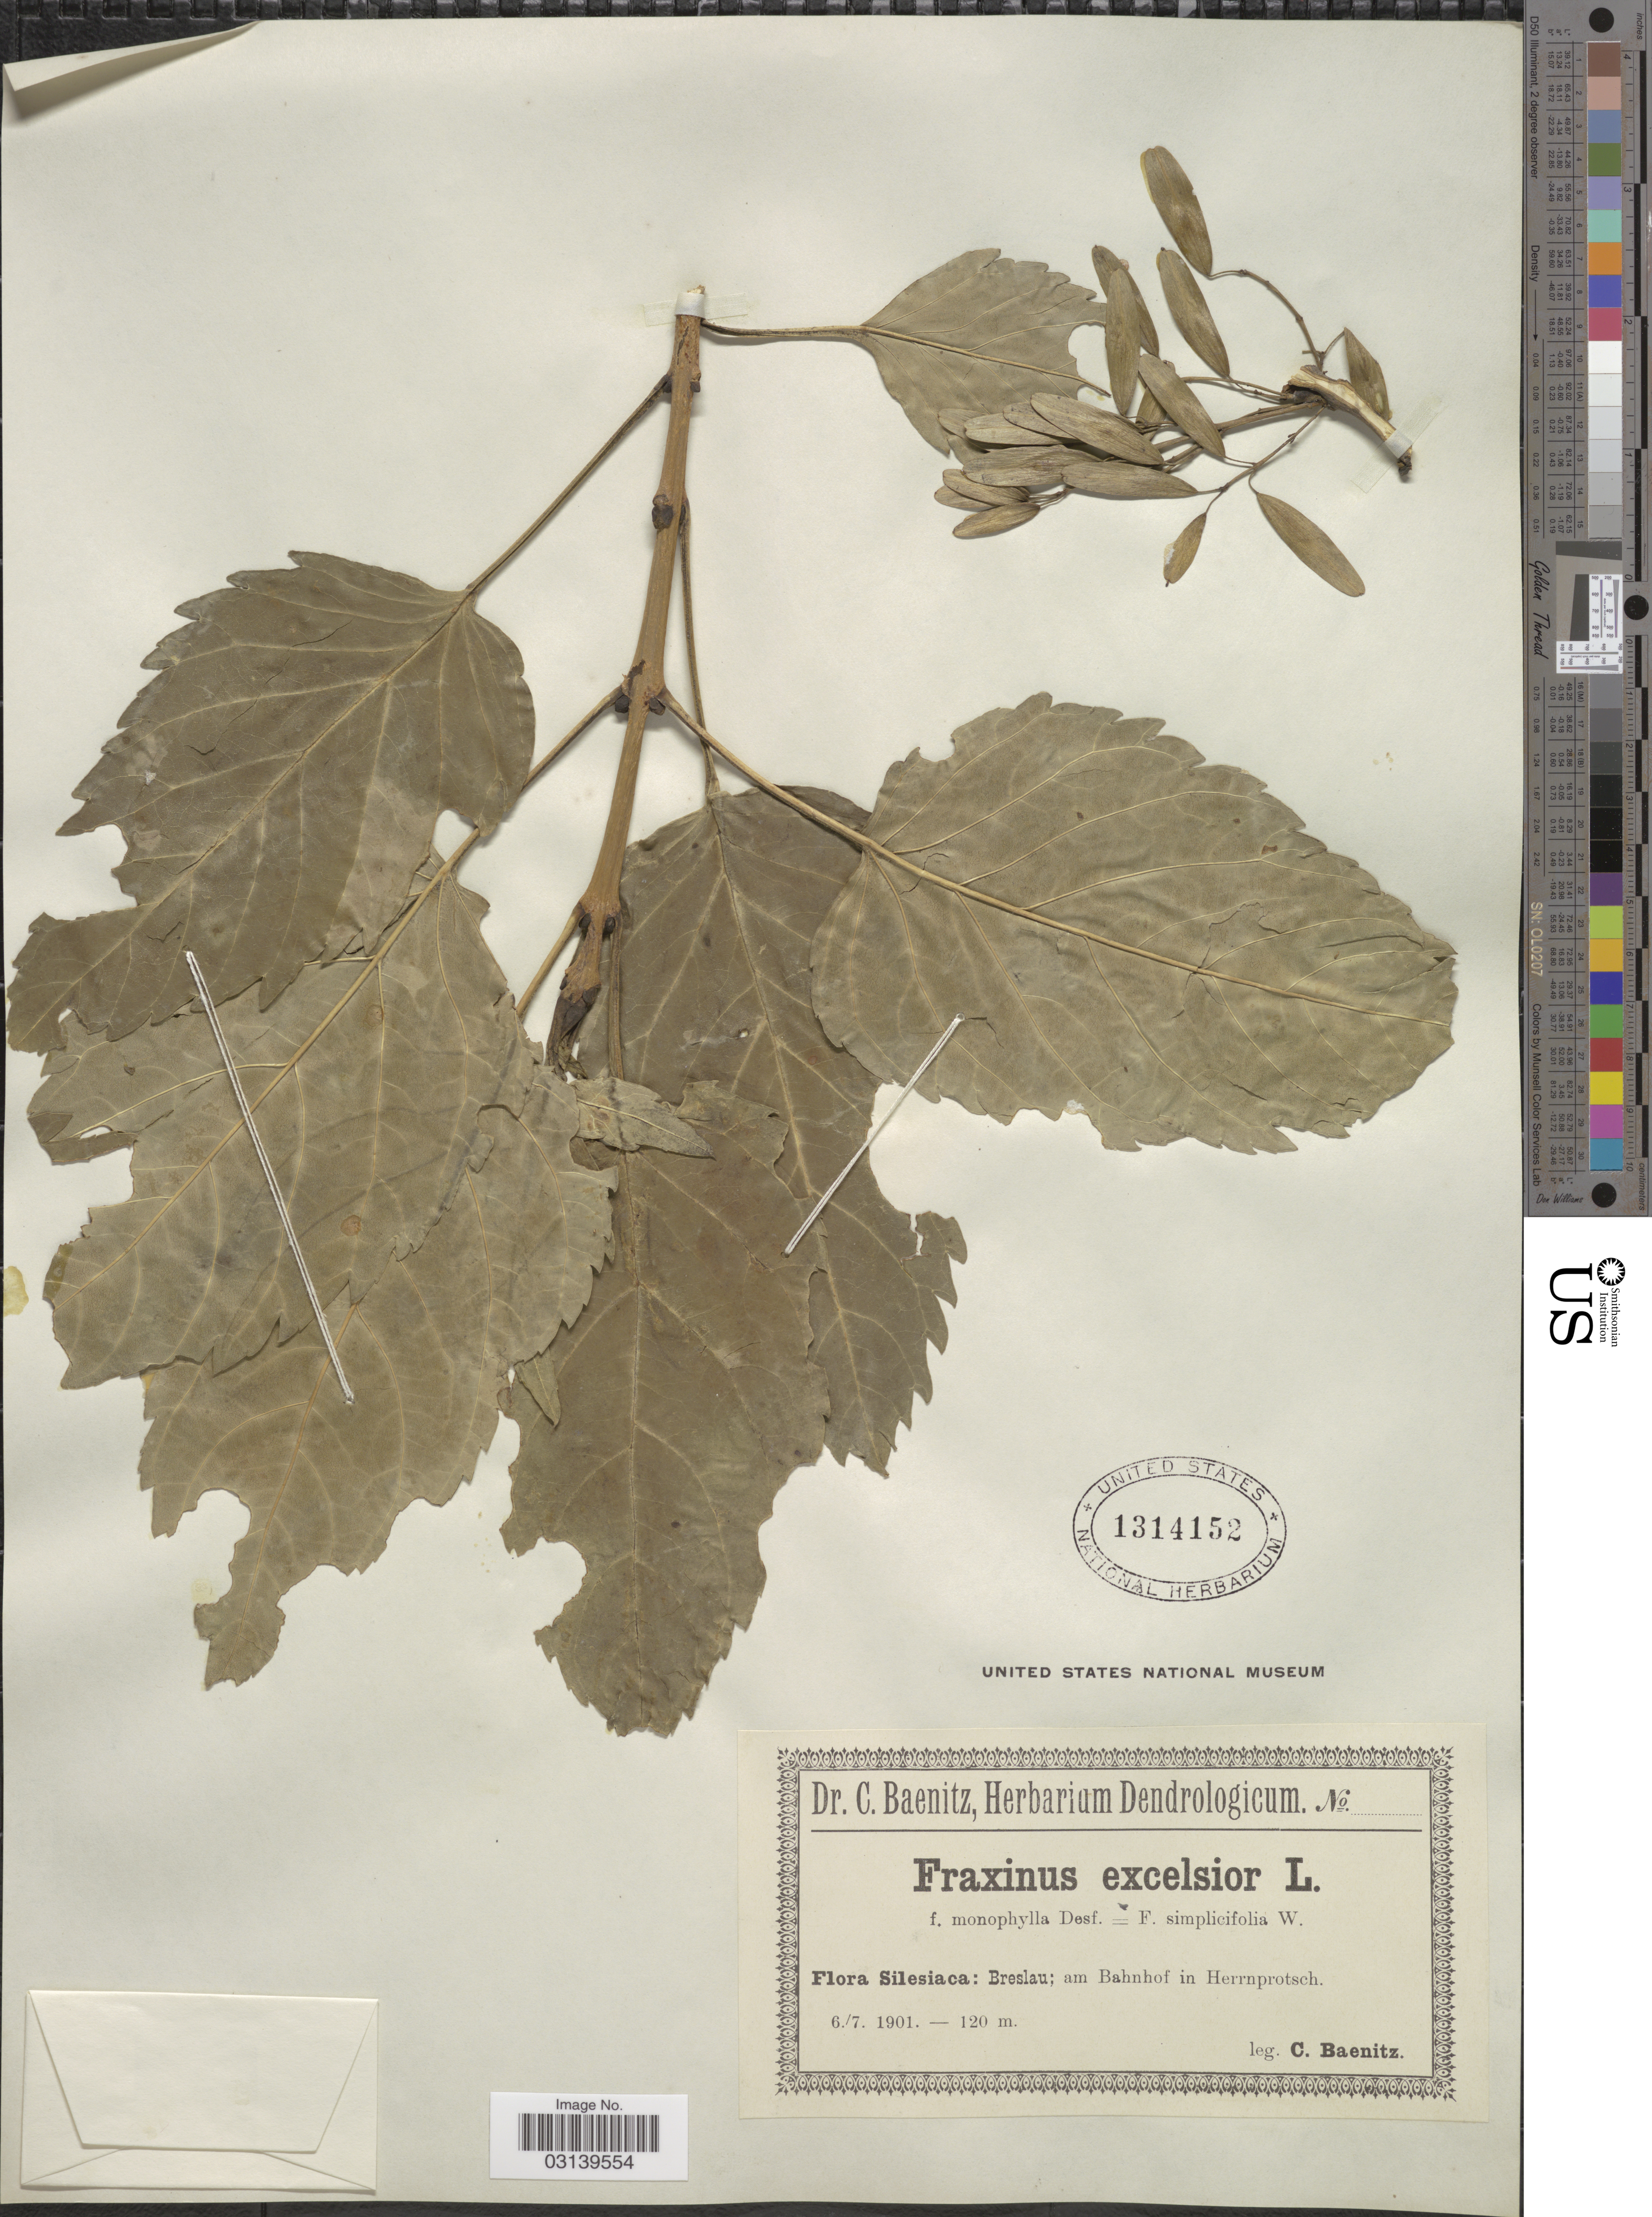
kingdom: Plantae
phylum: Tracheophyta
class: Magnoliopsida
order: Lamiales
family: Oleaceae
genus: Fraxinus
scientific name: Fraxinus excelsior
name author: L.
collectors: C. G. Baenitz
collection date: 1901-07-06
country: Poland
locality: Silesiaca: Breslau; am Bahnhof in Herrnprotsch.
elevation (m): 120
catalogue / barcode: US 1314152